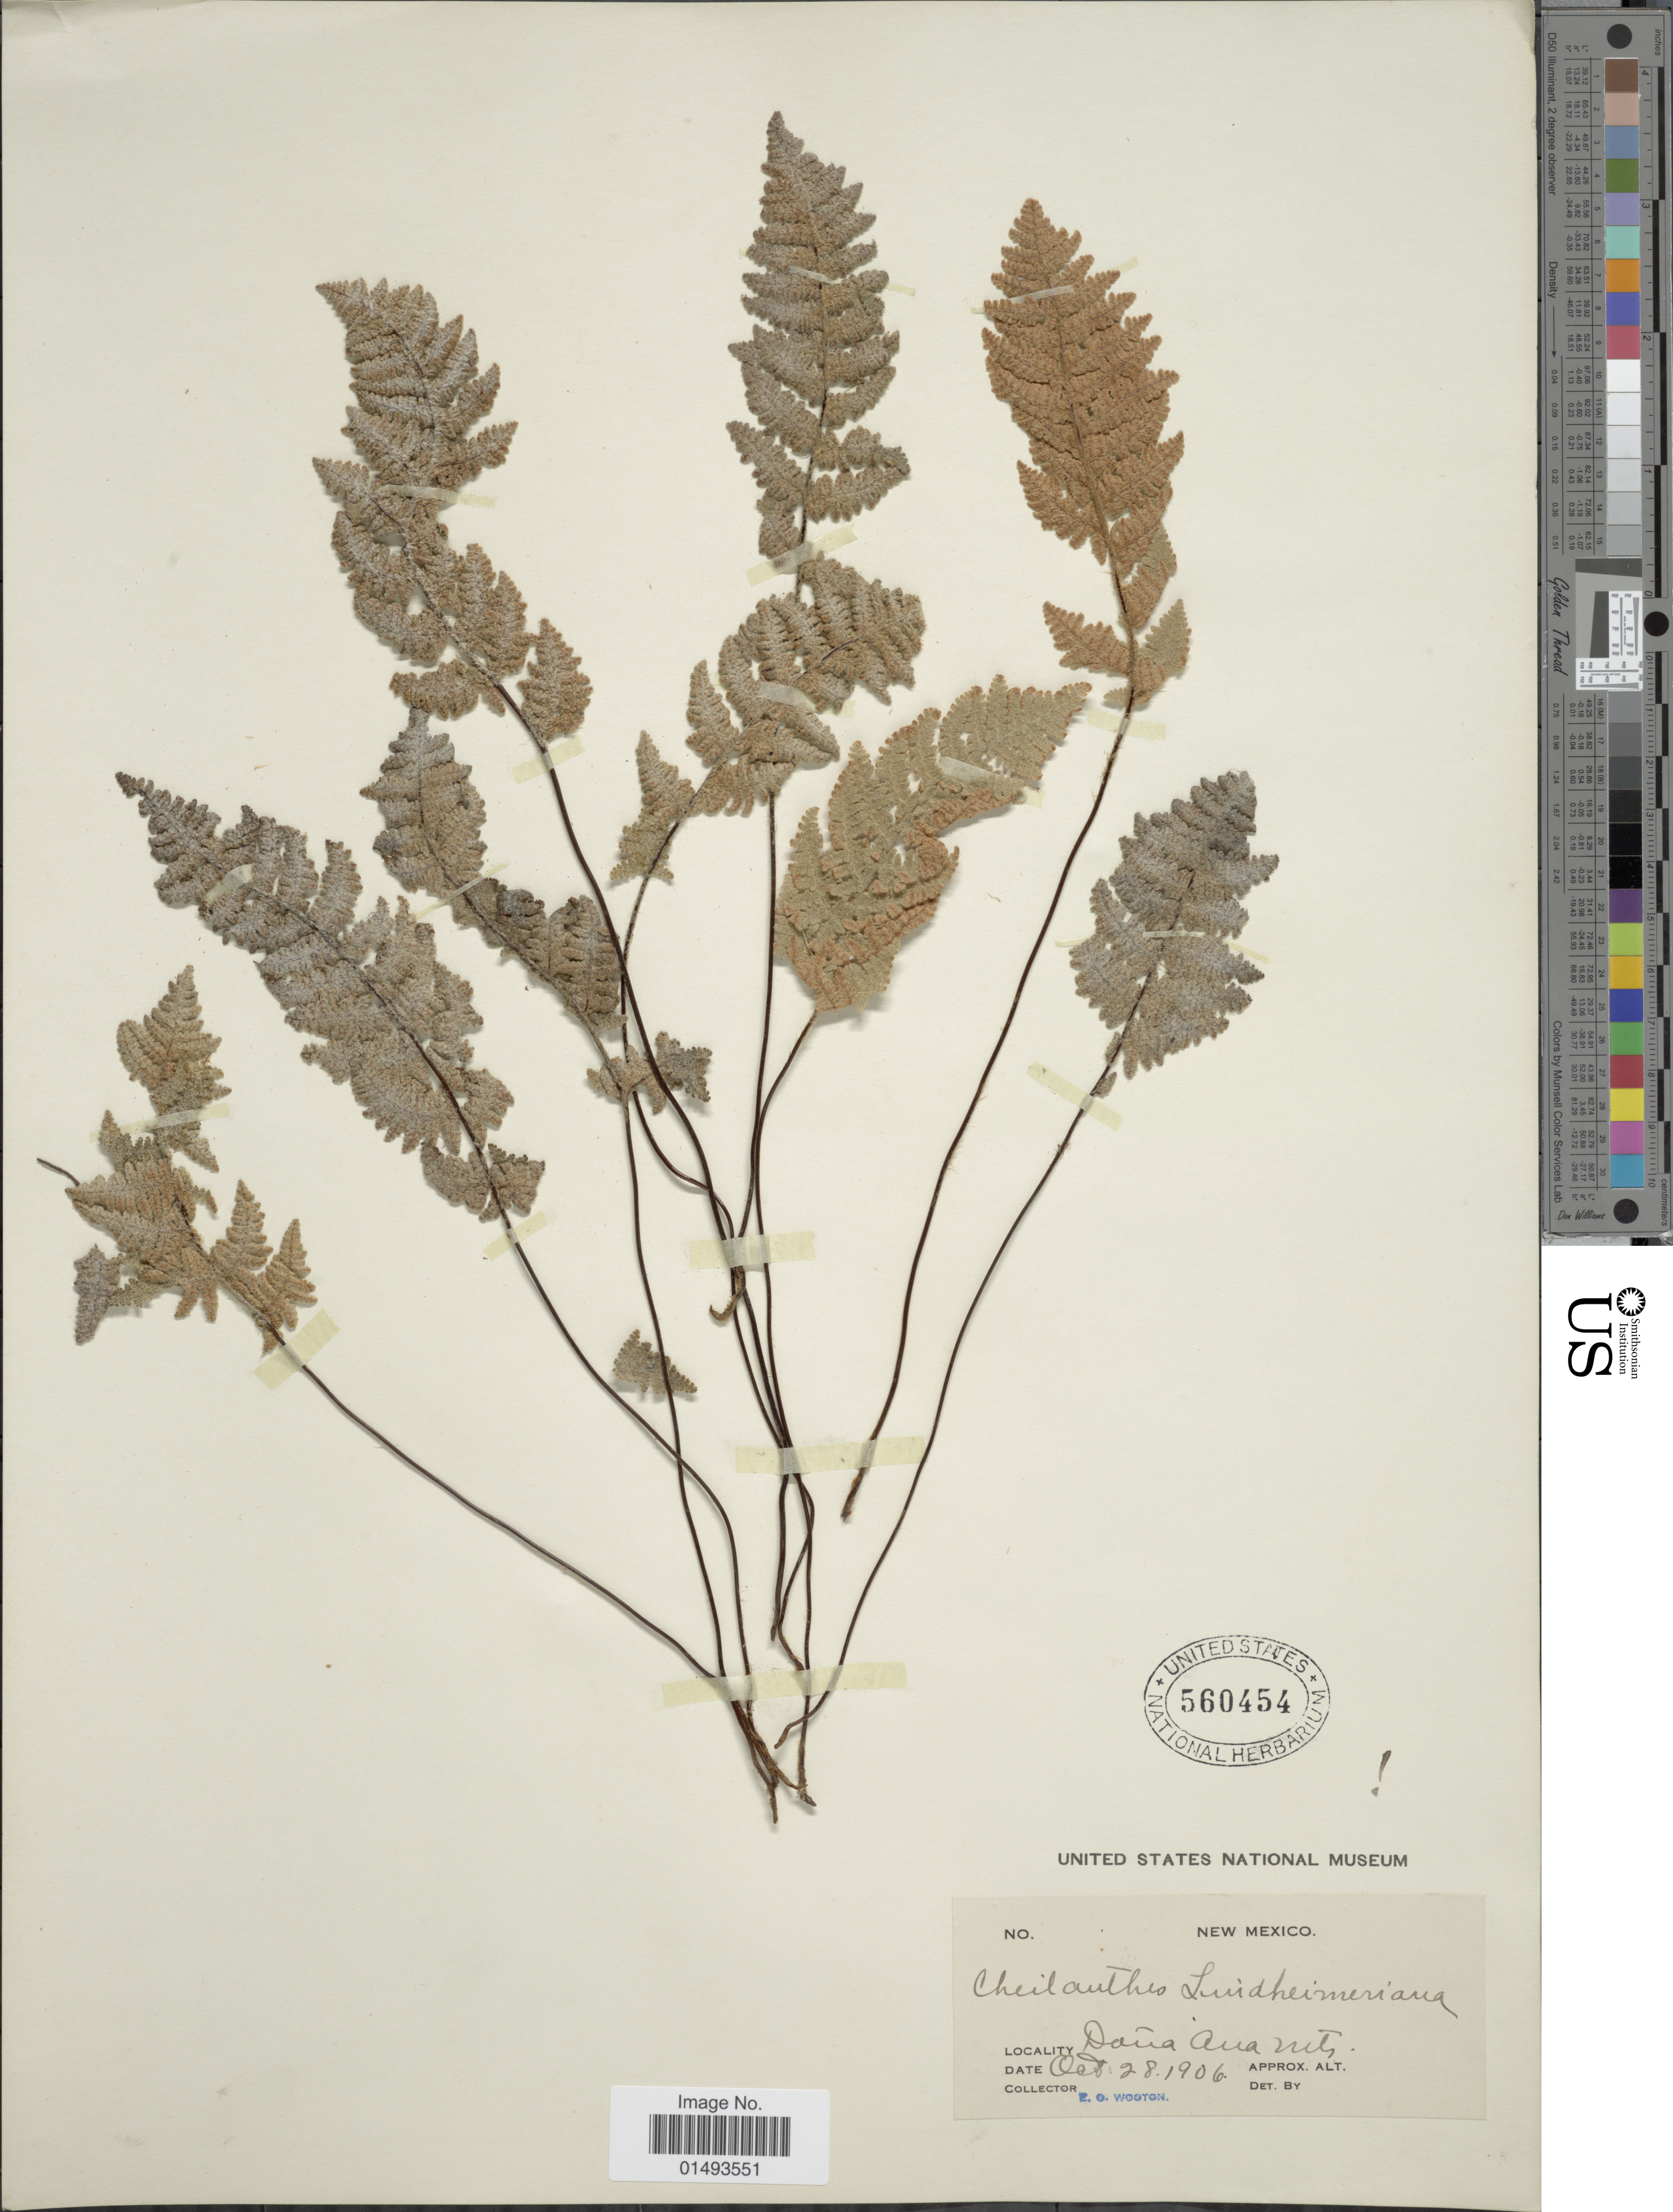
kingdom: Plantae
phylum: Tracheophyta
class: Polypodiopsida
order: Polypodiales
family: Pteridaceae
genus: Myriopteris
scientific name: Myriopteris lindheimeri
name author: (Hook.) J. Sm.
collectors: E. O. Wooton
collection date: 1906-10-28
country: United States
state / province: New Mexico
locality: Dona Ana Mts.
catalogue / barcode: US 560454